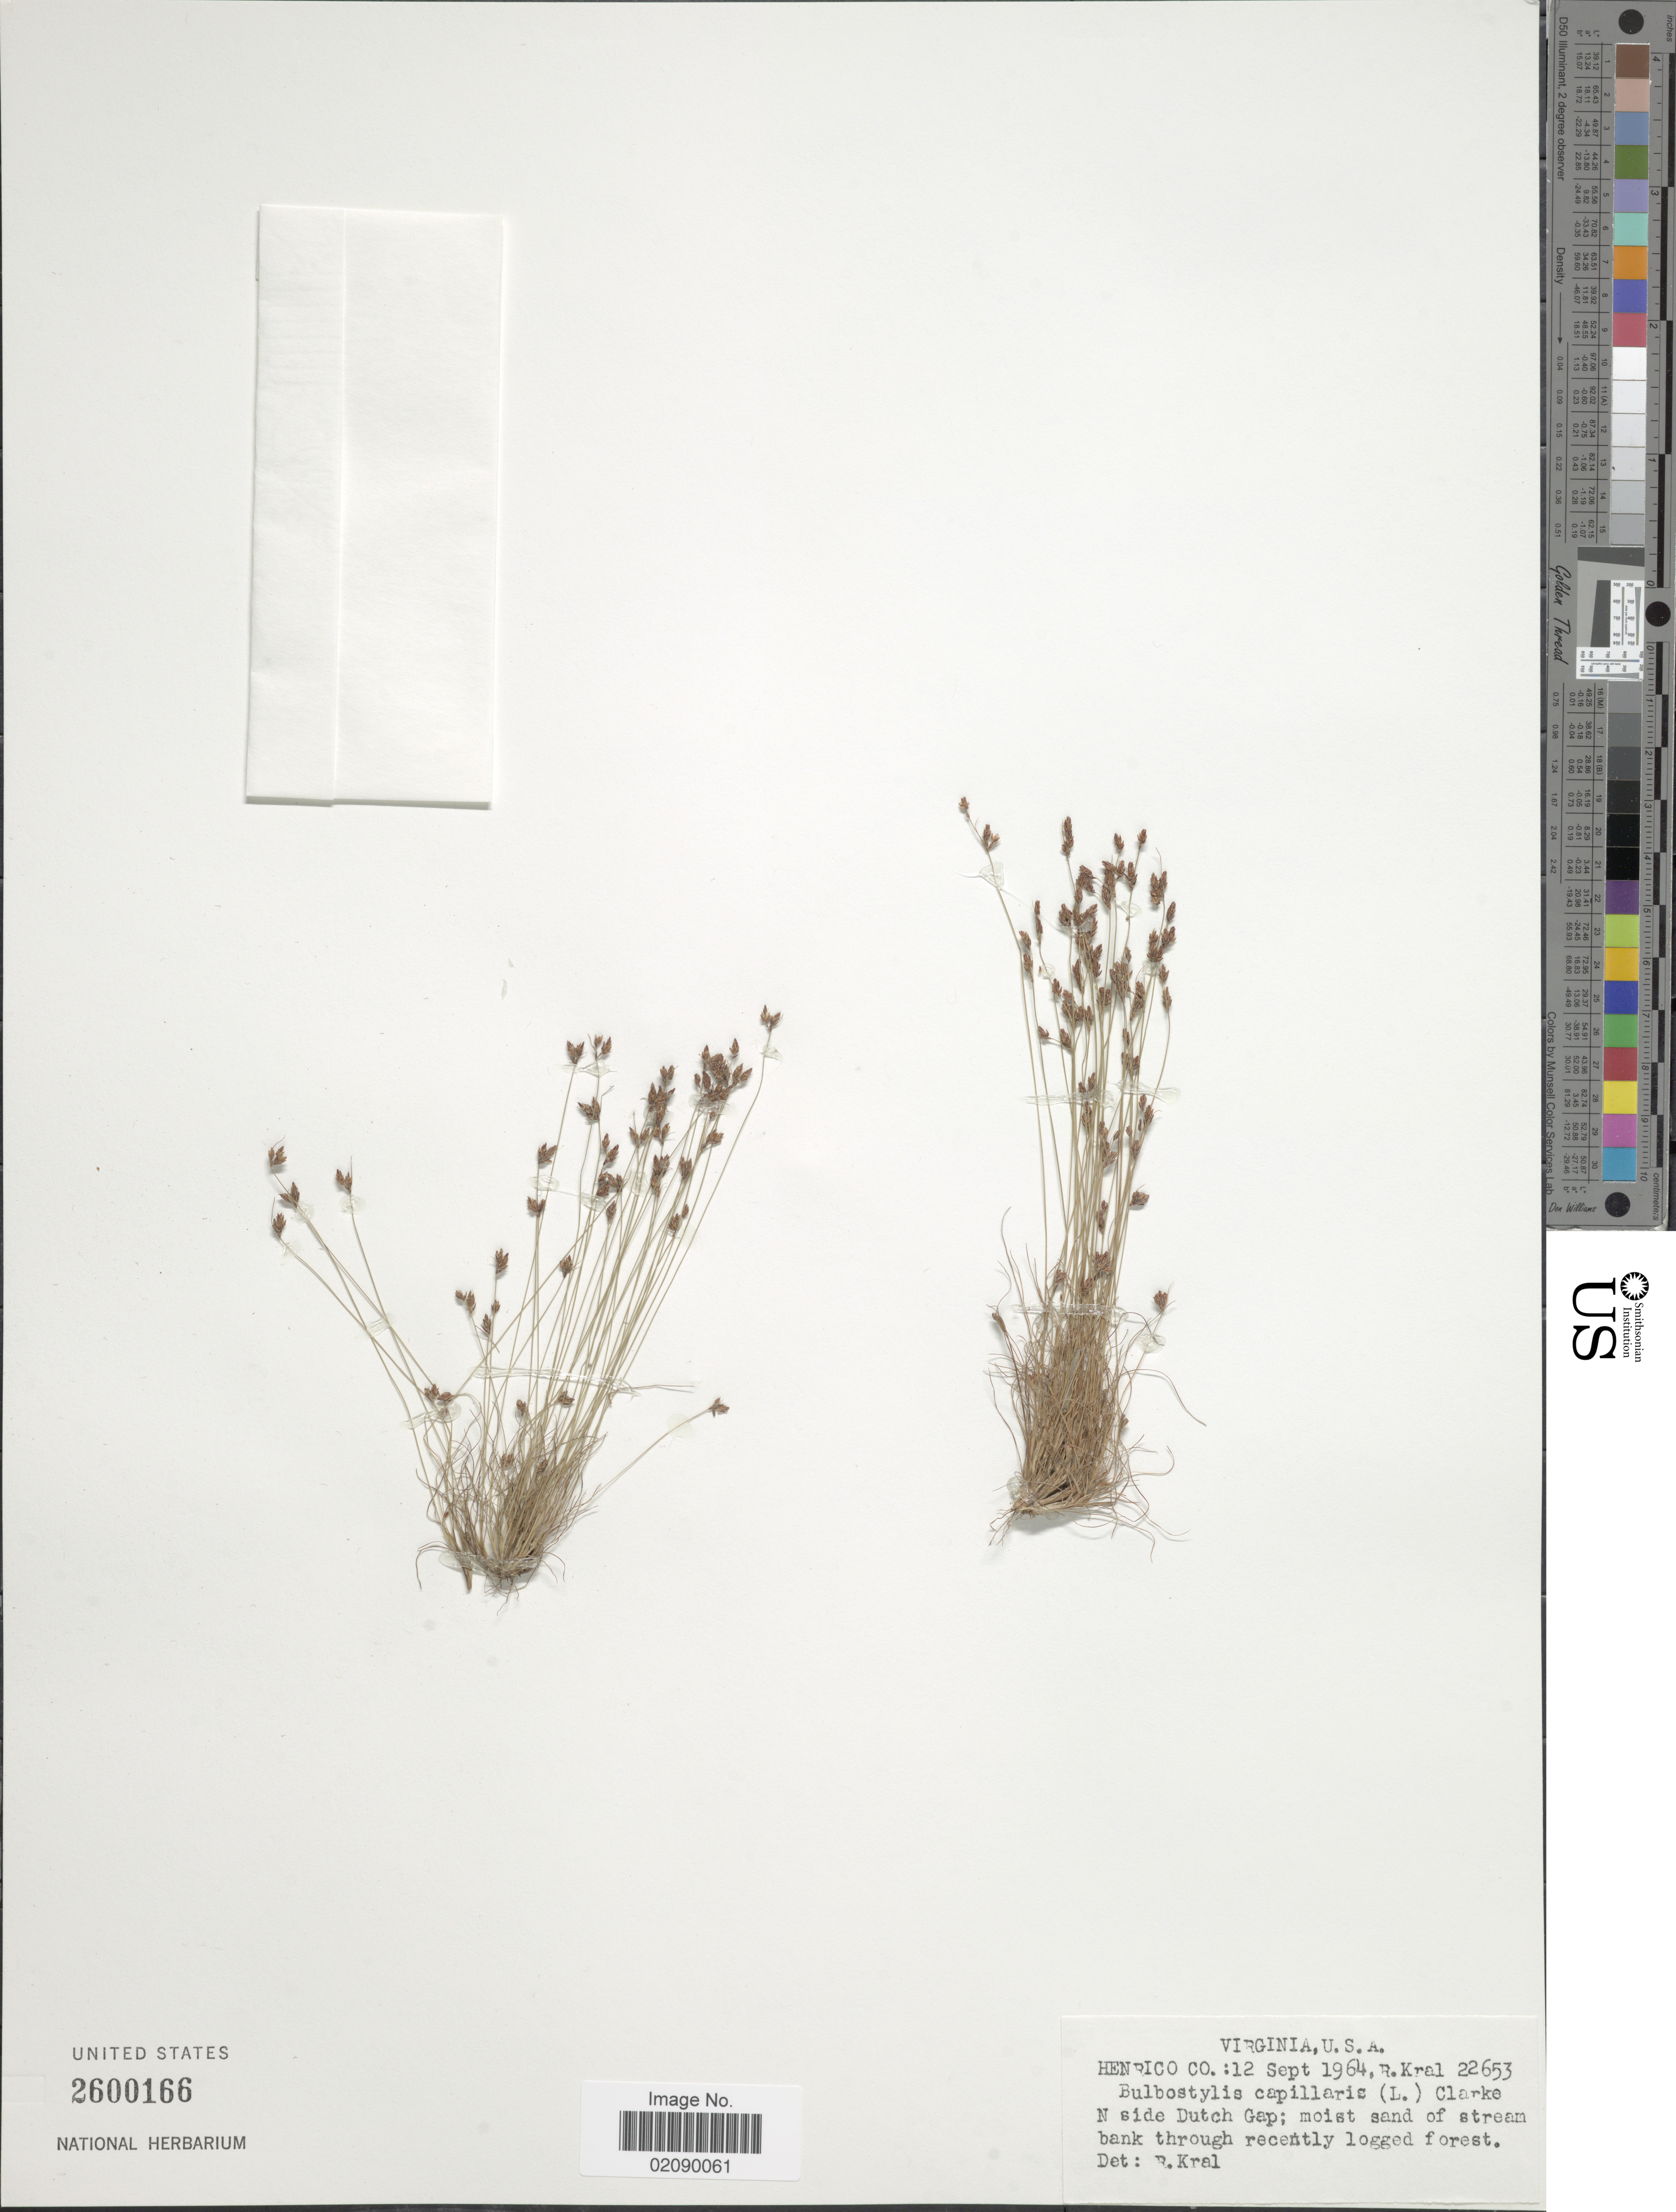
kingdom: Plantae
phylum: Tracheophyta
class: Liliopsida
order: Poales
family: Cyperaceae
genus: Bulbostylis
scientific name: Bulbostylis capillaris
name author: (L.) Kunth ex C.B. Clarke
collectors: R. Kral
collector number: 22653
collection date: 1964-09-12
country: United States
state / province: Virginia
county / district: Henrico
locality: N side Dutch Gap; moist sand stream bank through recently logged forest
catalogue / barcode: US 2600166